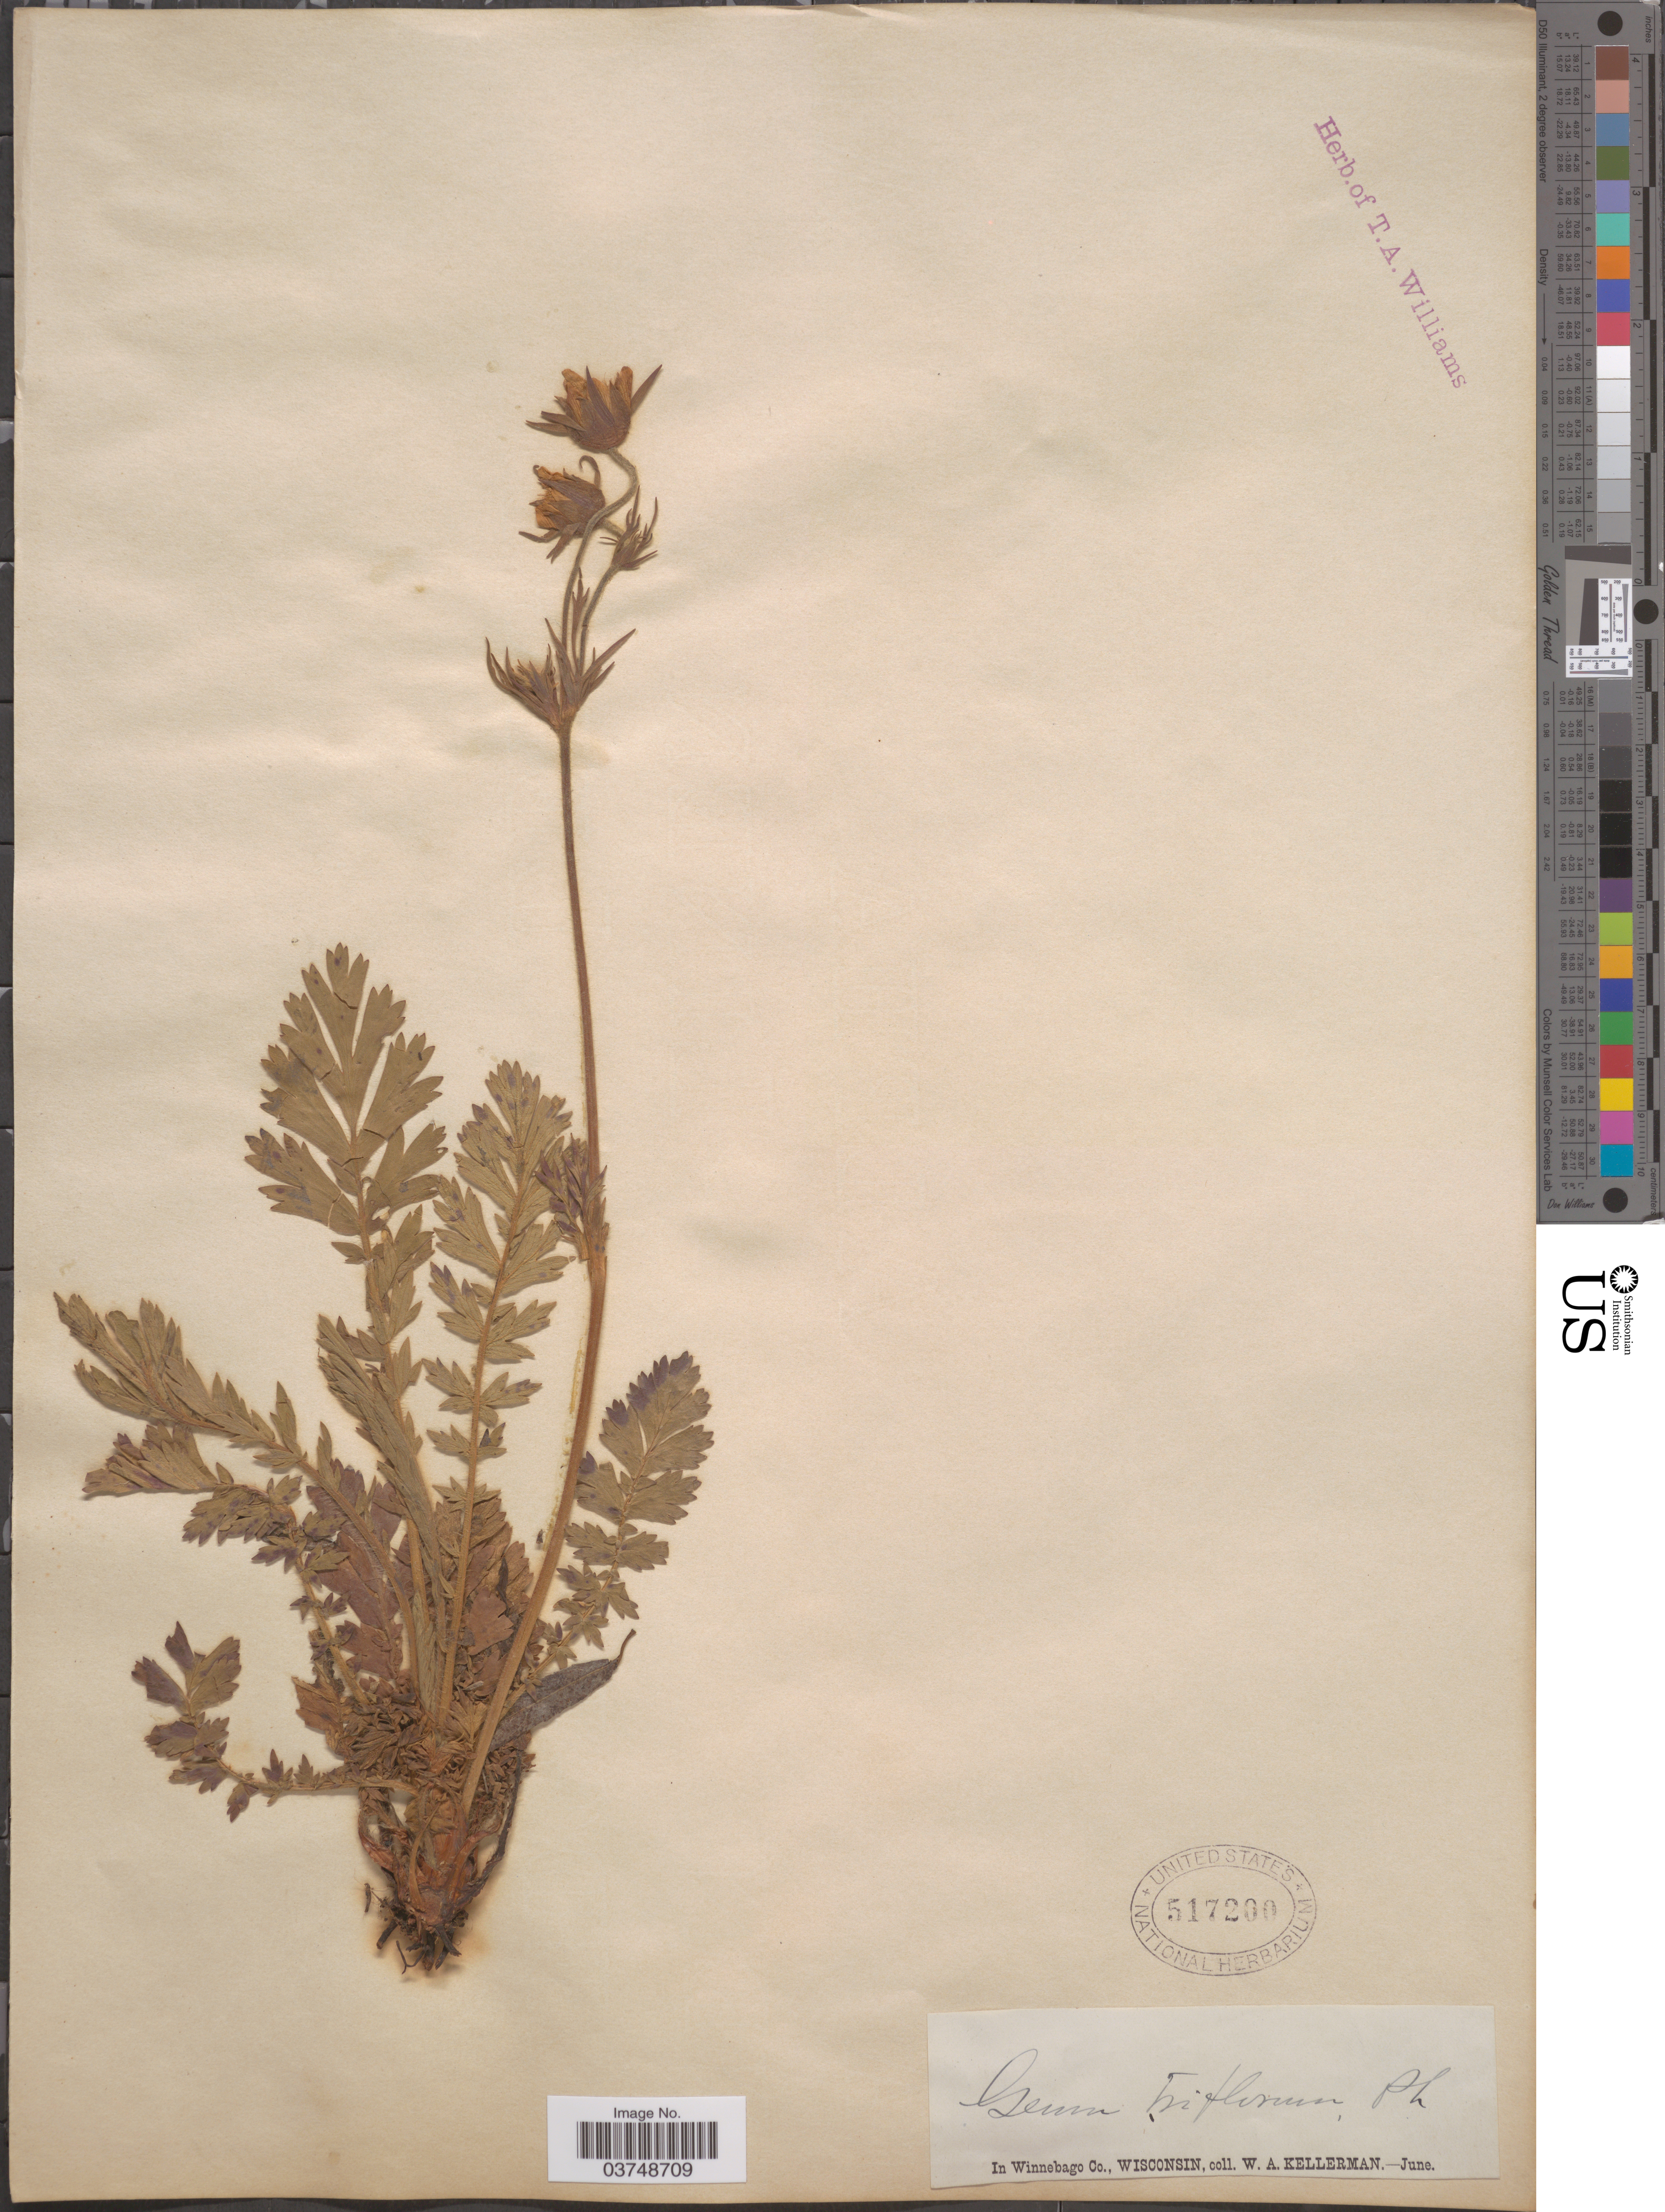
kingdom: Plantae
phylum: Tracheophyta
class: Magnoliopsida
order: Rosales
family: Rosaceae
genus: Geum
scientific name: Geum triflorum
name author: Pursh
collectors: W. Kellerman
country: United States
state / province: Wisconsin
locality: Winnebago Co.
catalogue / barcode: US 517200